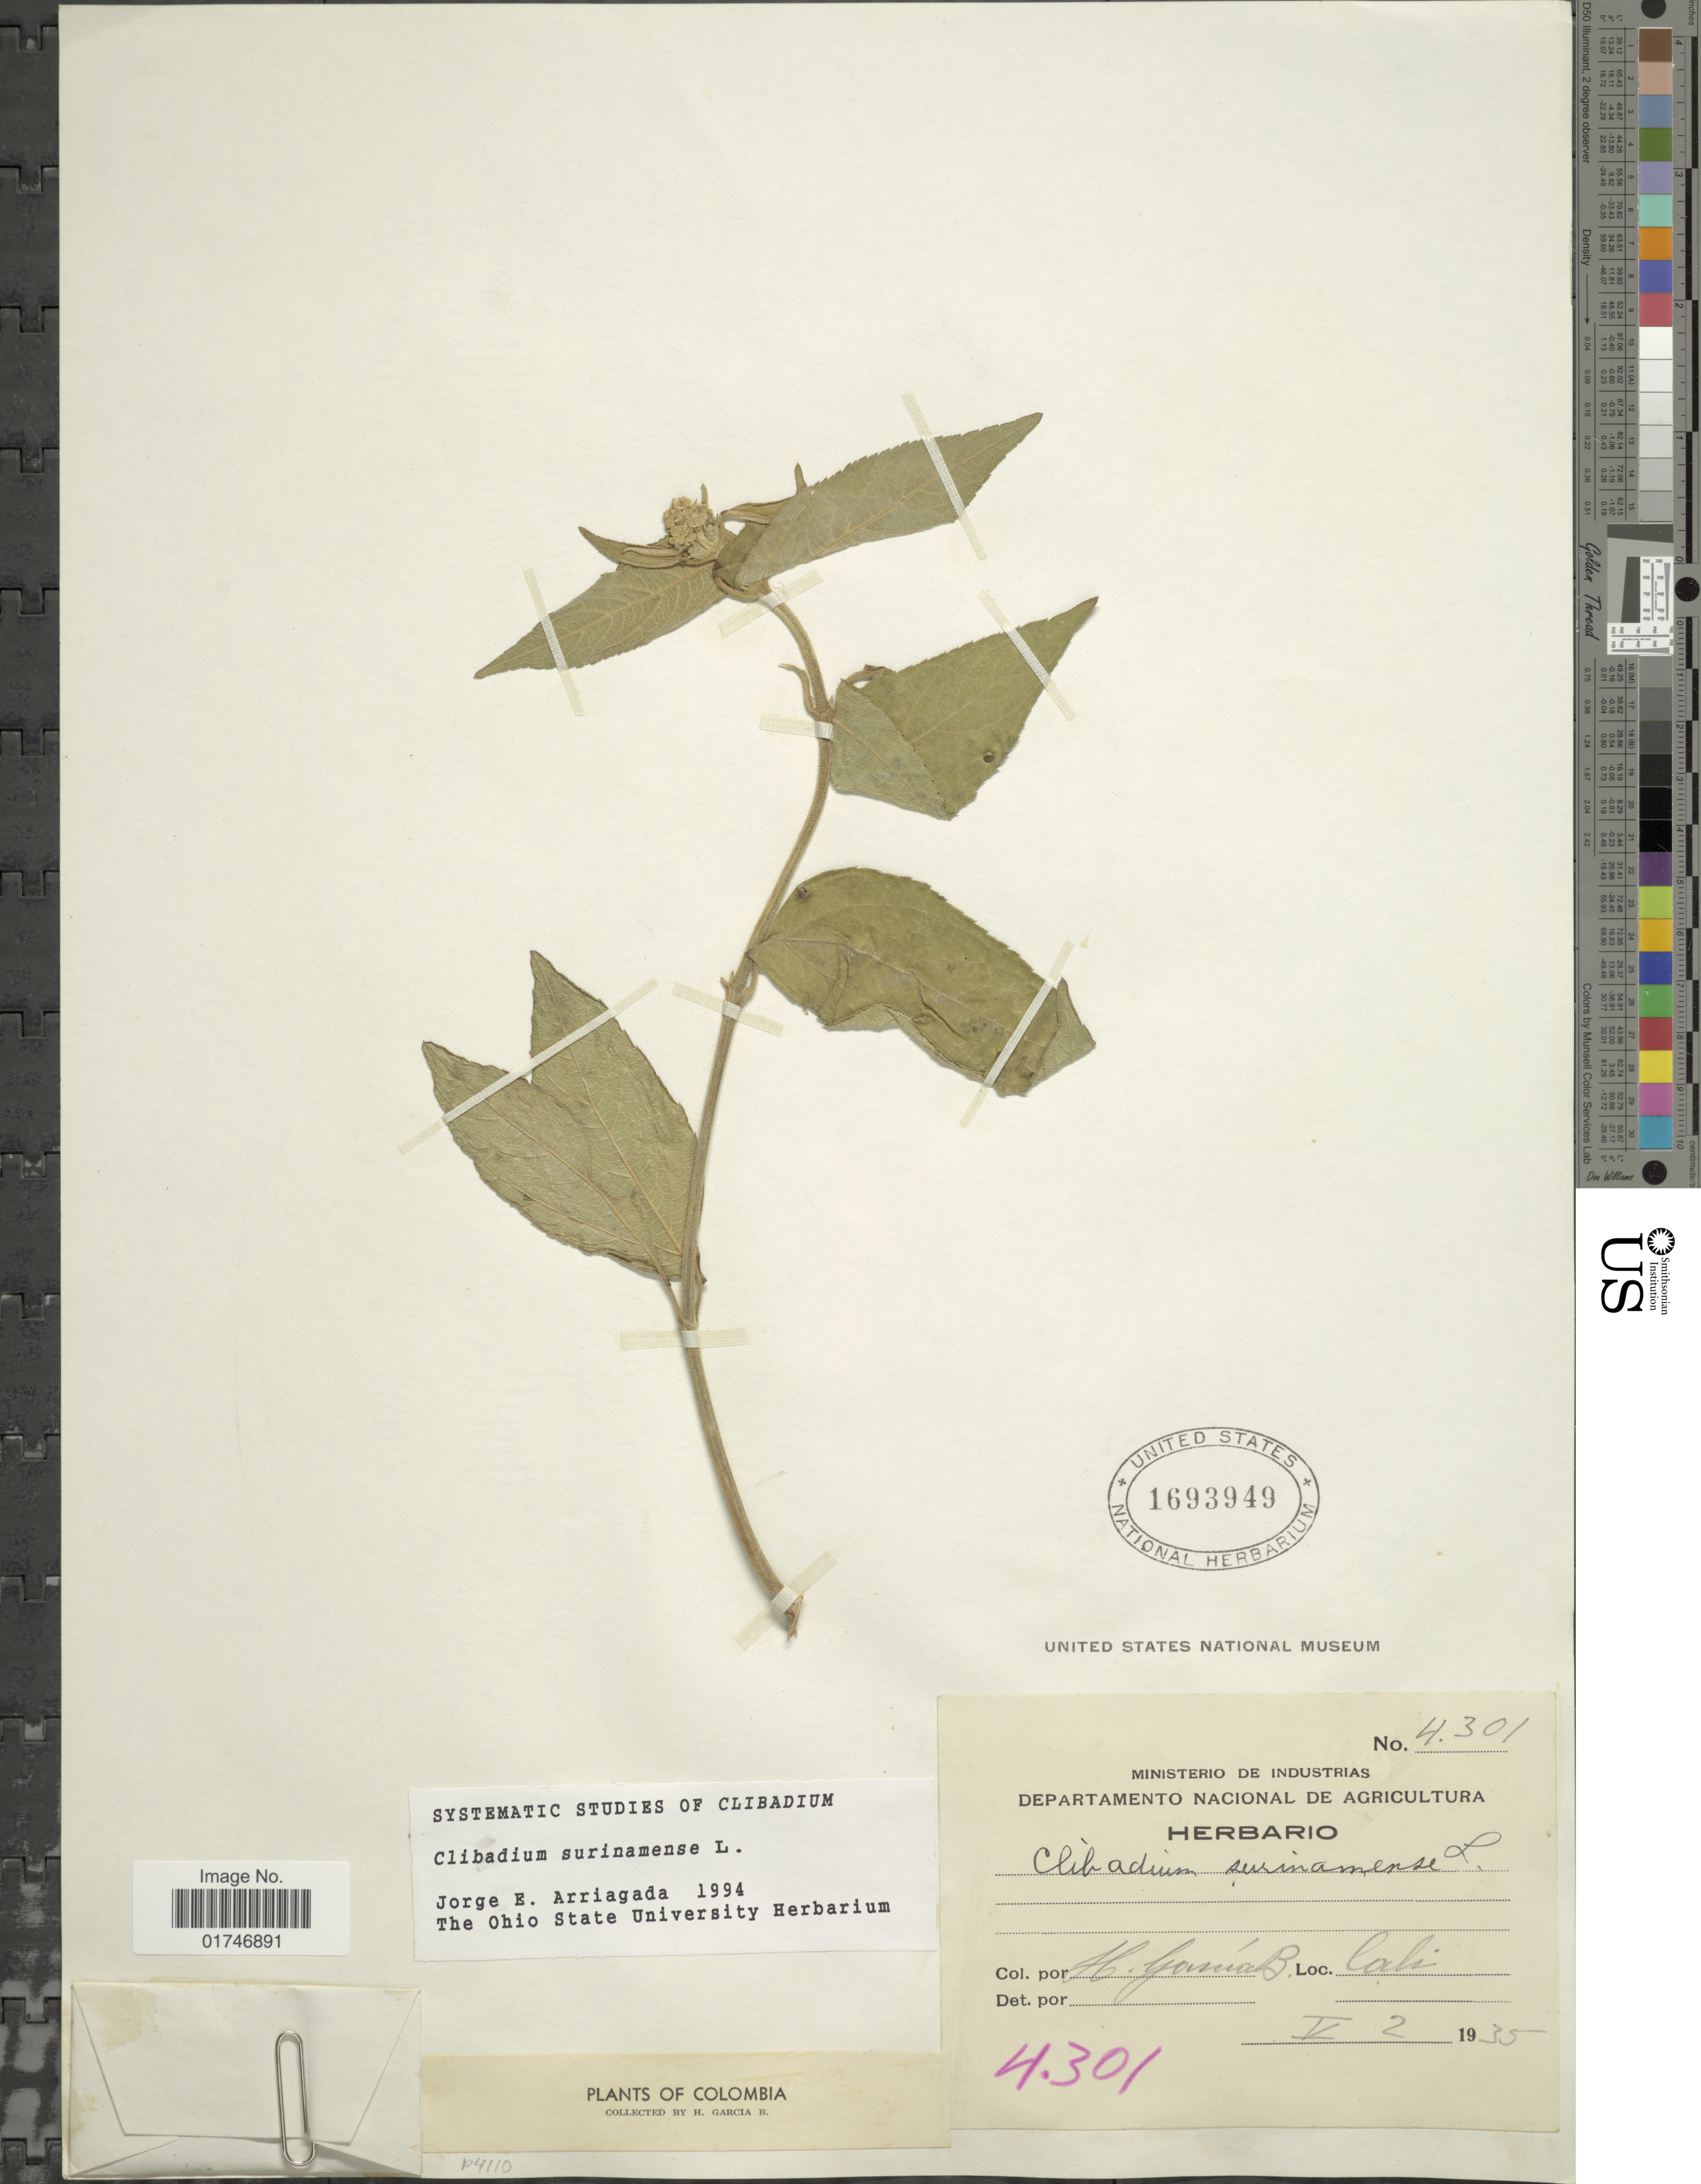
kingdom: Plantae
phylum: Tracheophyta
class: Magnoliopsida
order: Asterales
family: Asteraceae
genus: Clibadium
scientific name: Clibadium surinamense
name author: L.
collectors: H. García Barriga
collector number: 4301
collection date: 1935-05-02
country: Colombia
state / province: Valle del Cauca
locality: Cali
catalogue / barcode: US 1693949